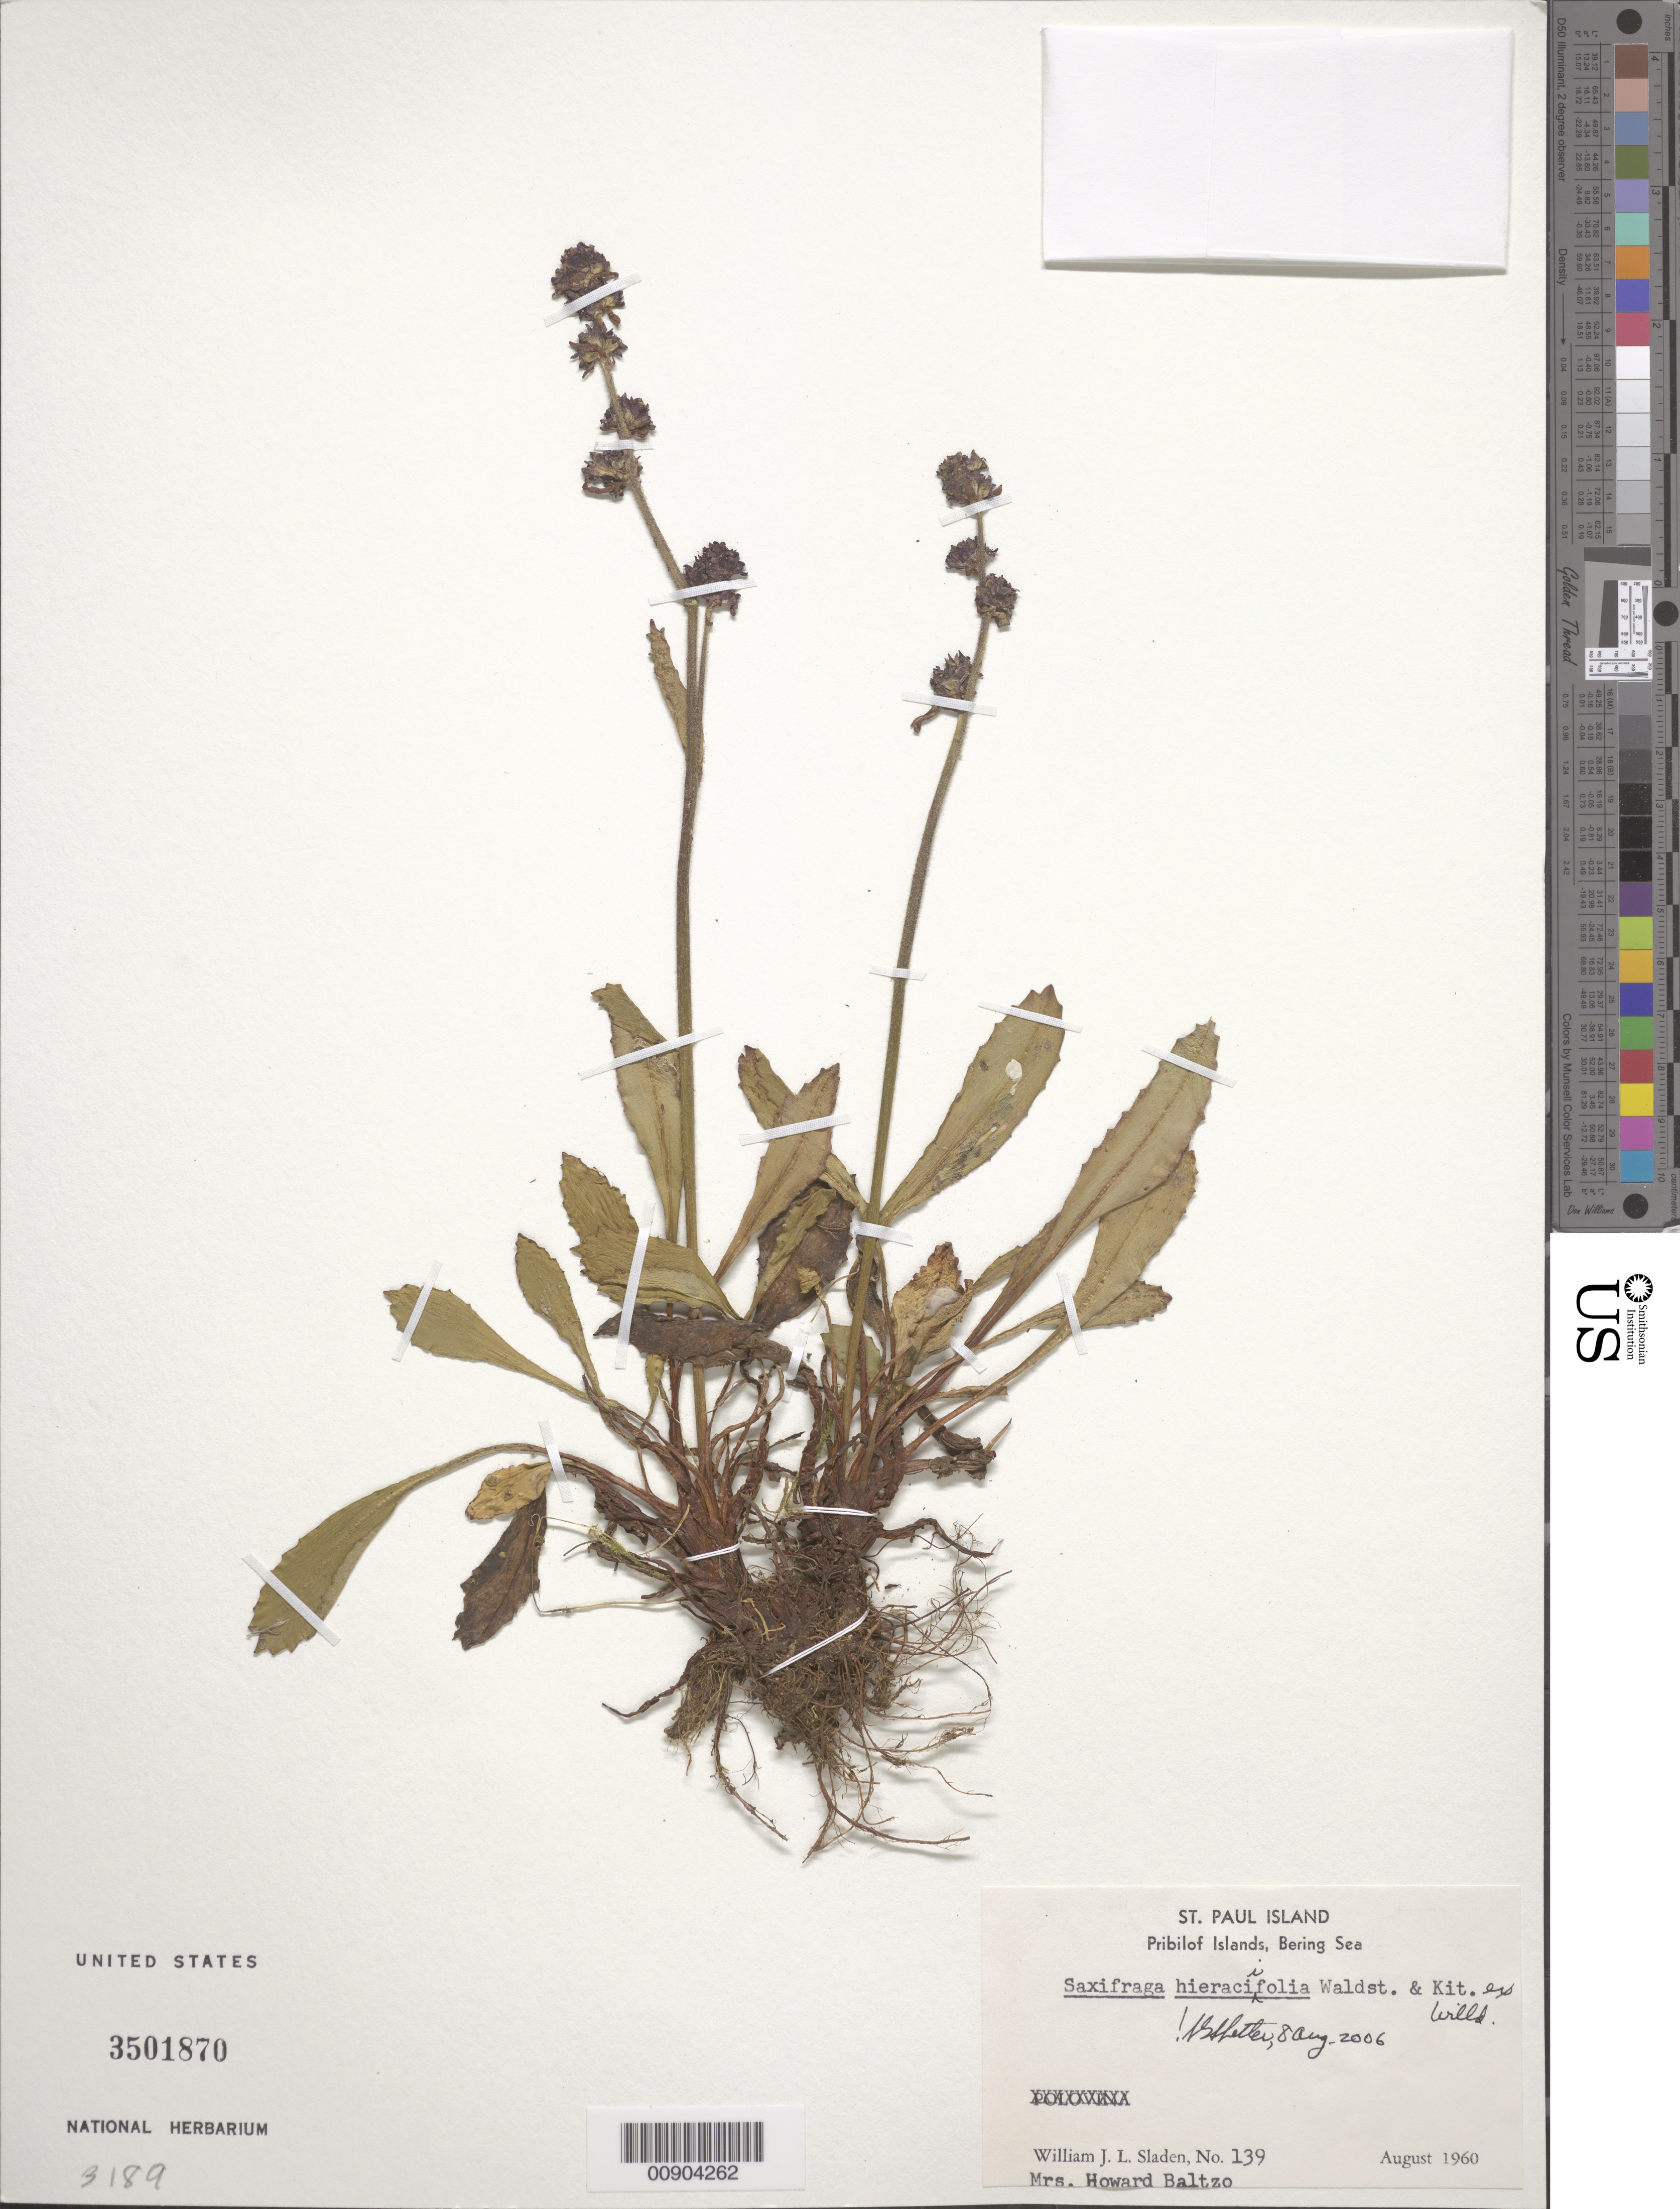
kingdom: Plantae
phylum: Tracheophyta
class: Magnoliopsida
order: Saxifragales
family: Saxifragaceae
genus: Micranthes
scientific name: Micranthes hieraciifolia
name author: (Waldst. & Kit. ex Willd.) Haw.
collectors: W. Sladen & H. Baltzo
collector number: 139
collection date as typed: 08 Aug 1960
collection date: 1960-08-08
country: United States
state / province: Alaska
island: St. Paul Island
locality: St. Paul Island., Bering Sea, Pribilof Islands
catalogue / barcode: US 3501870